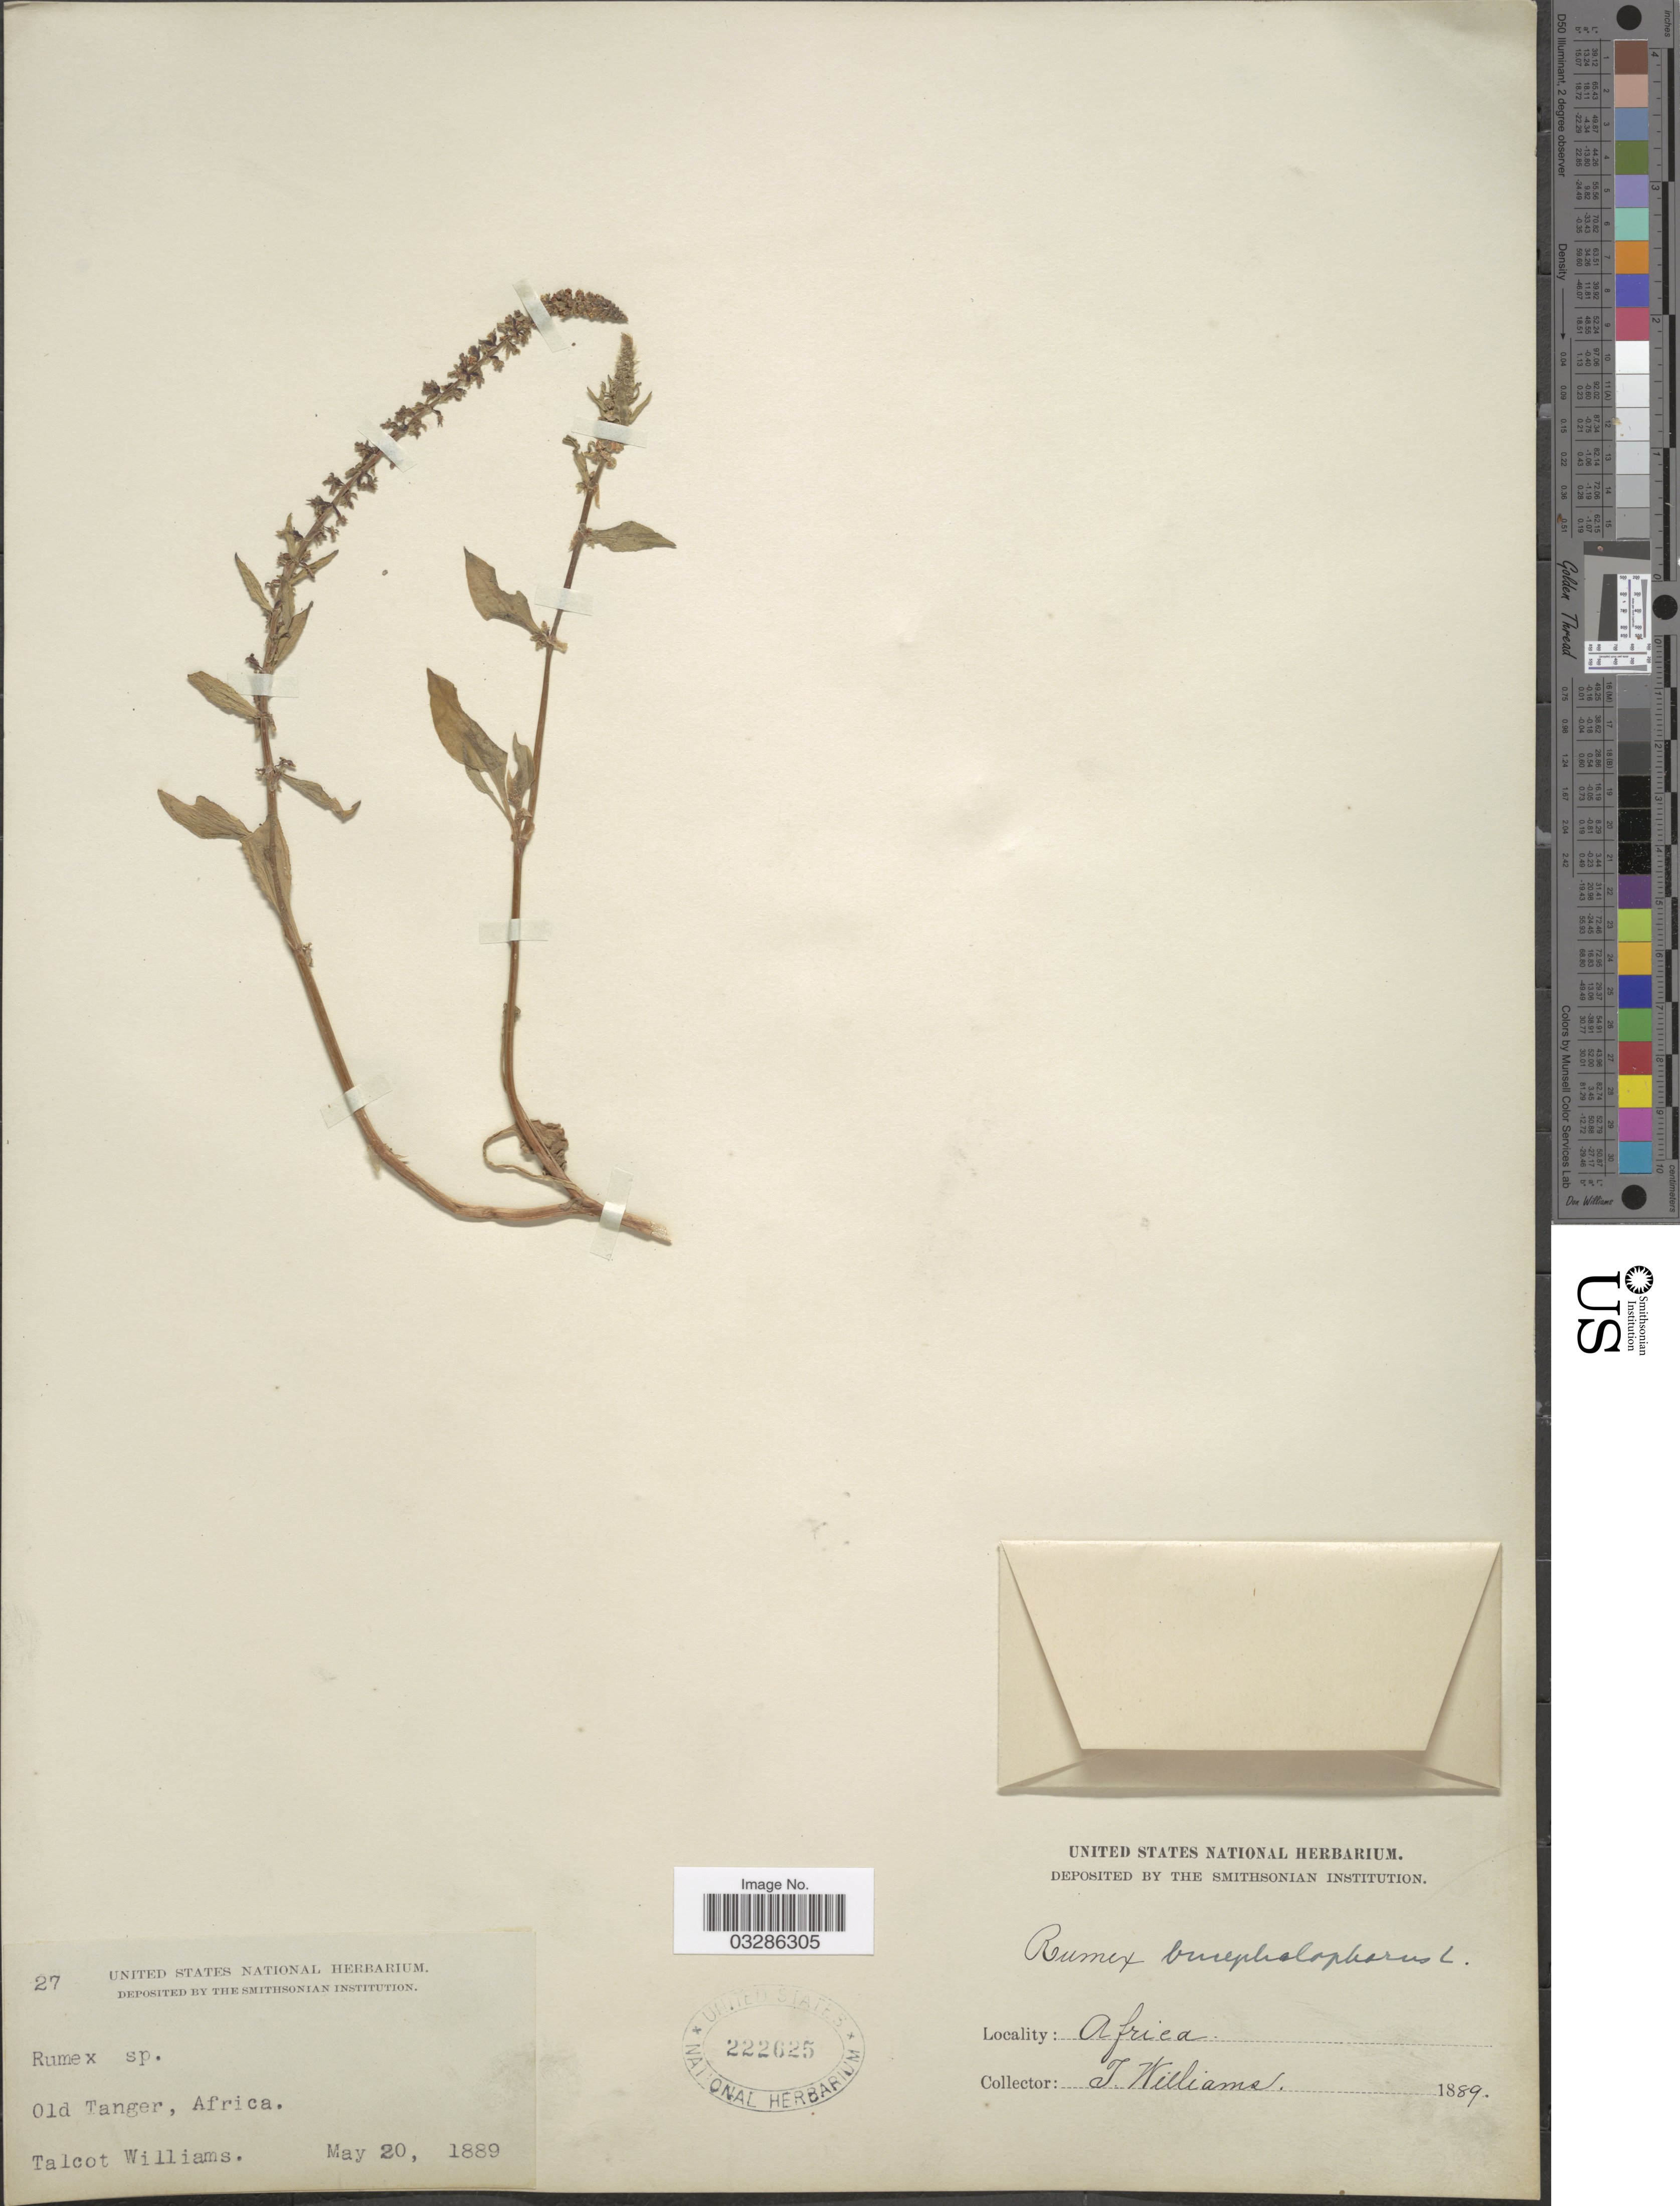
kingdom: Plantae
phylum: Tracheophyta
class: Magnoliopsida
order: Caryophyllales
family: Polygonaceae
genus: Rumex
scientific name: Rumex bucephalophorus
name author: L.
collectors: T. Williams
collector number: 27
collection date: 1889-05-20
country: Morocco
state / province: Tanger-Tétouan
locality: Old Tanger, Africa.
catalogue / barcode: US 222625